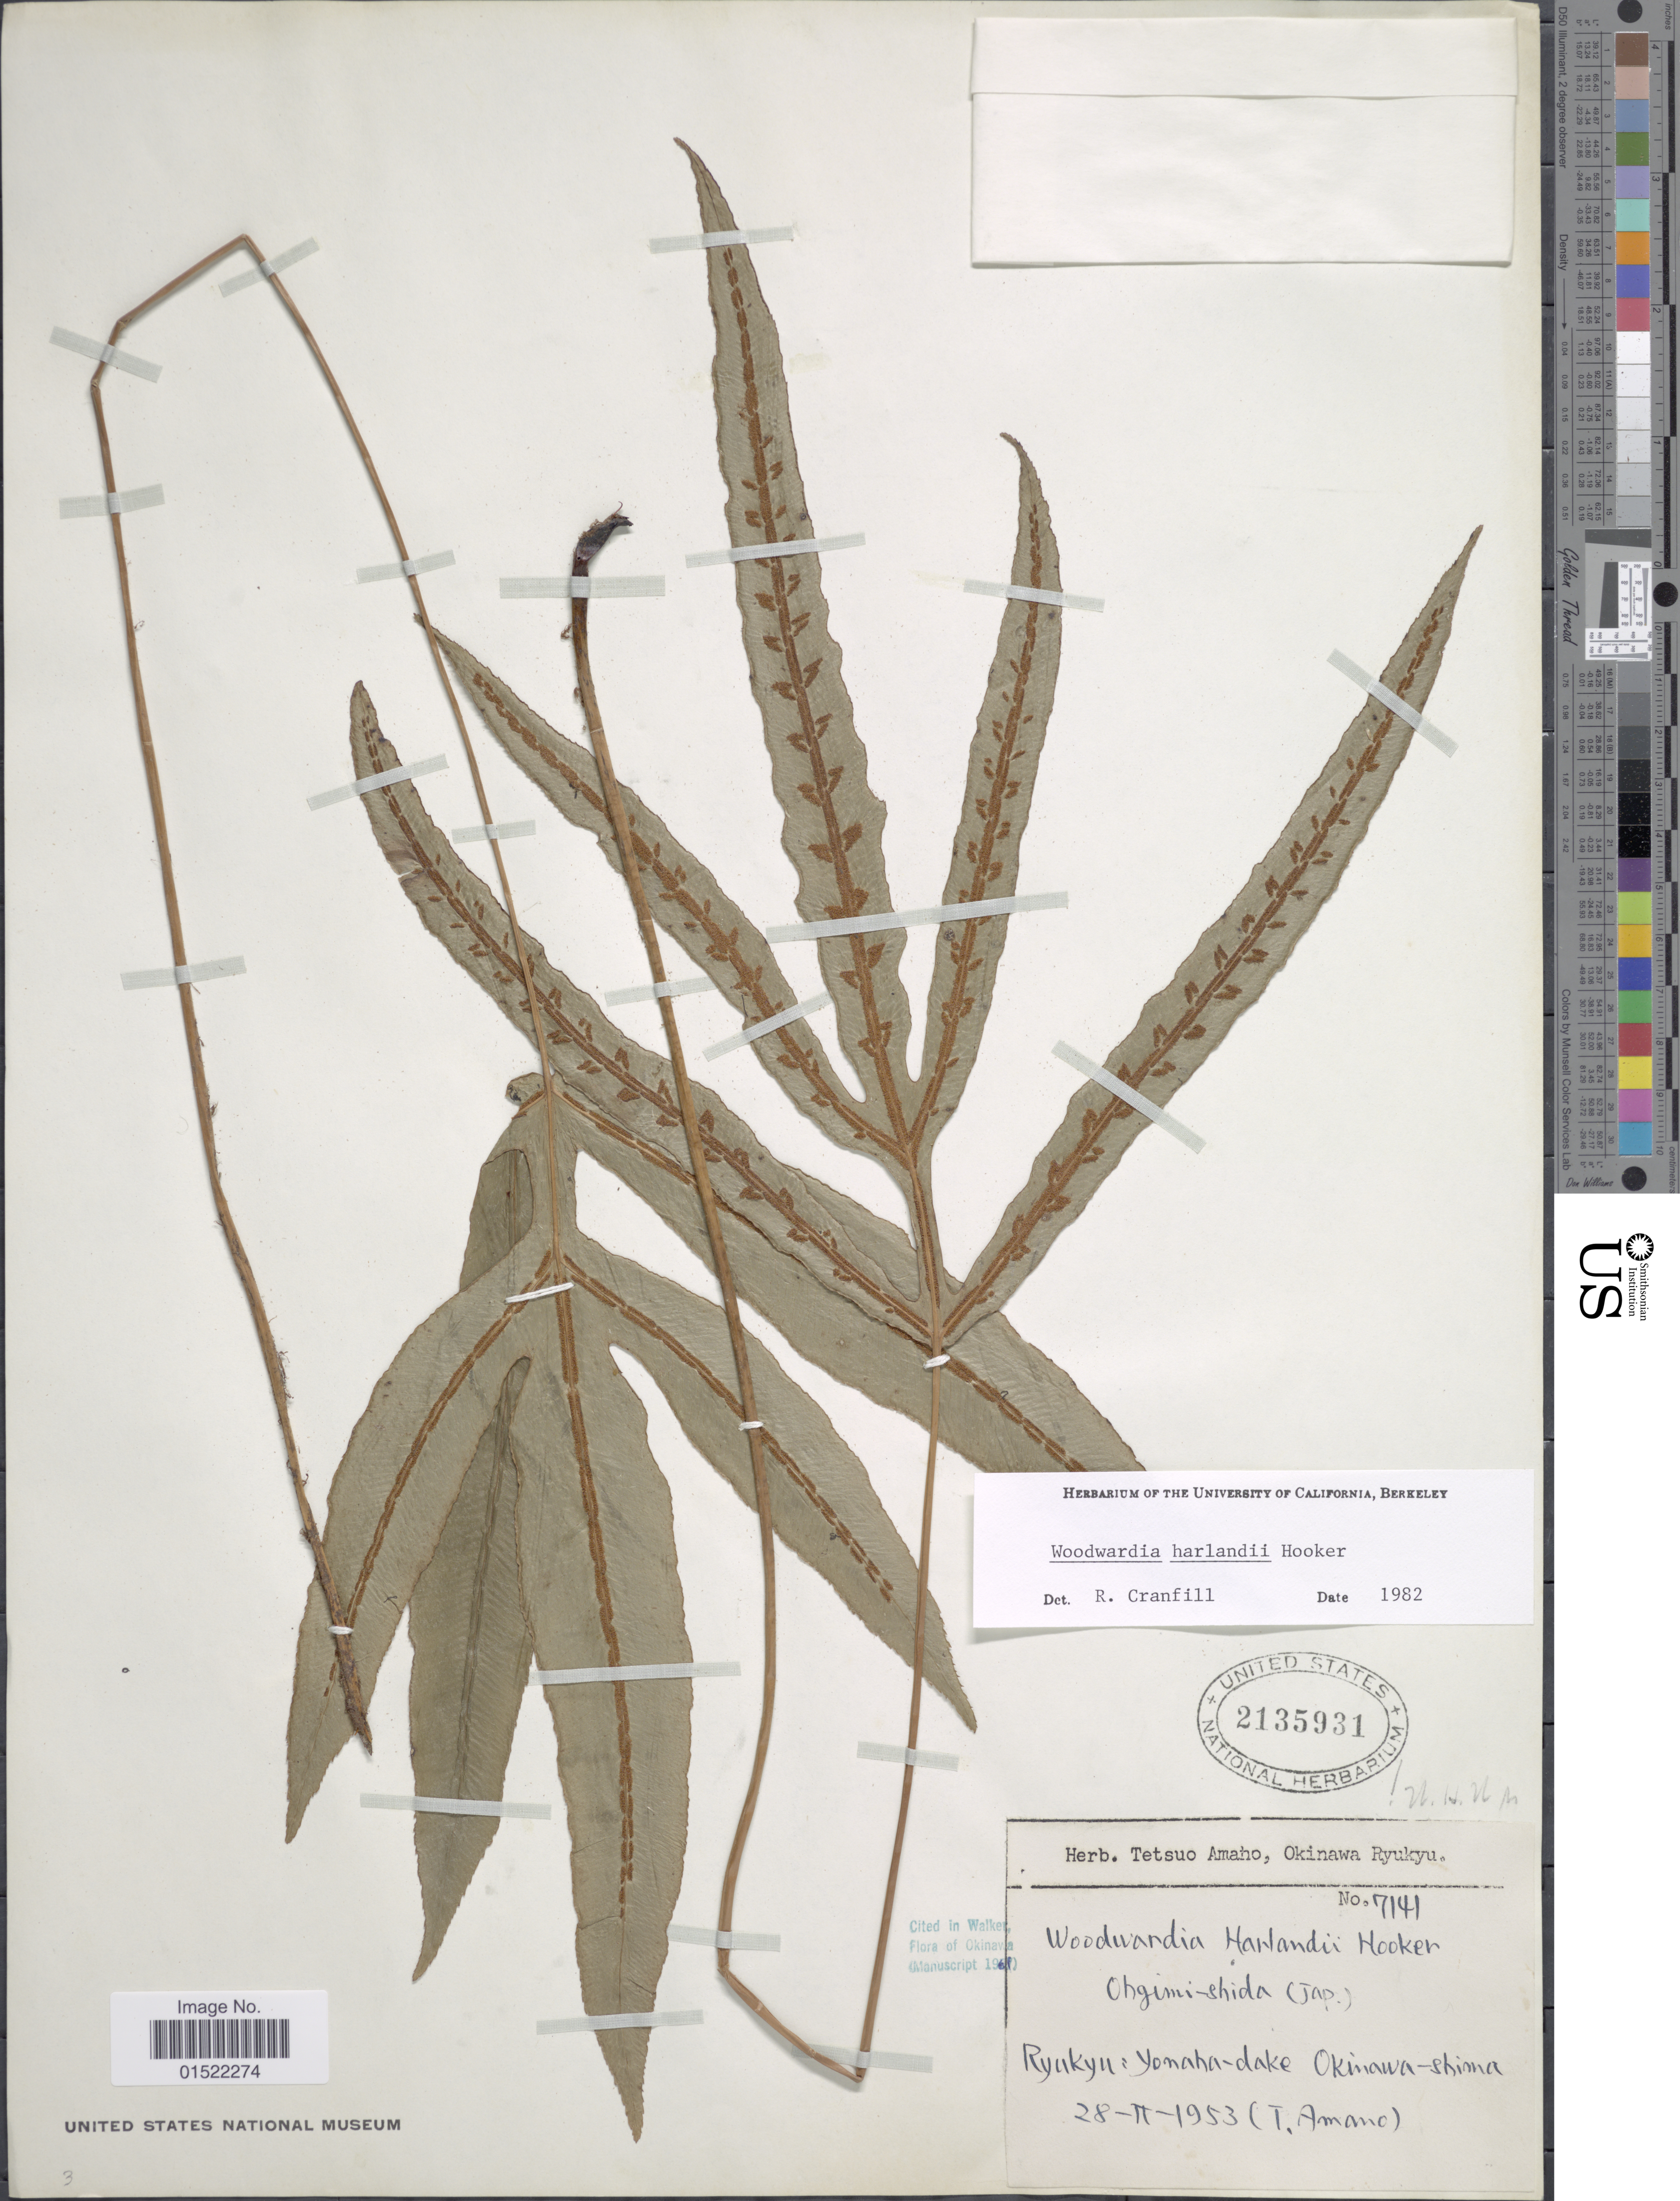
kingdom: Plantae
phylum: Tracheophyta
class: Polypodiopsida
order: Polypodiales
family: Blechnaceae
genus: Woodwardia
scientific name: Woodwardia harlandii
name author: Hook.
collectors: T. Amano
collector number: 7141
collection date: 1953-02-28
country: Japan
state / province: Okinawa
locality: Ryukyu: Yonaha-dake, Okinawa-shima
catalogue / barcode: US 2135931